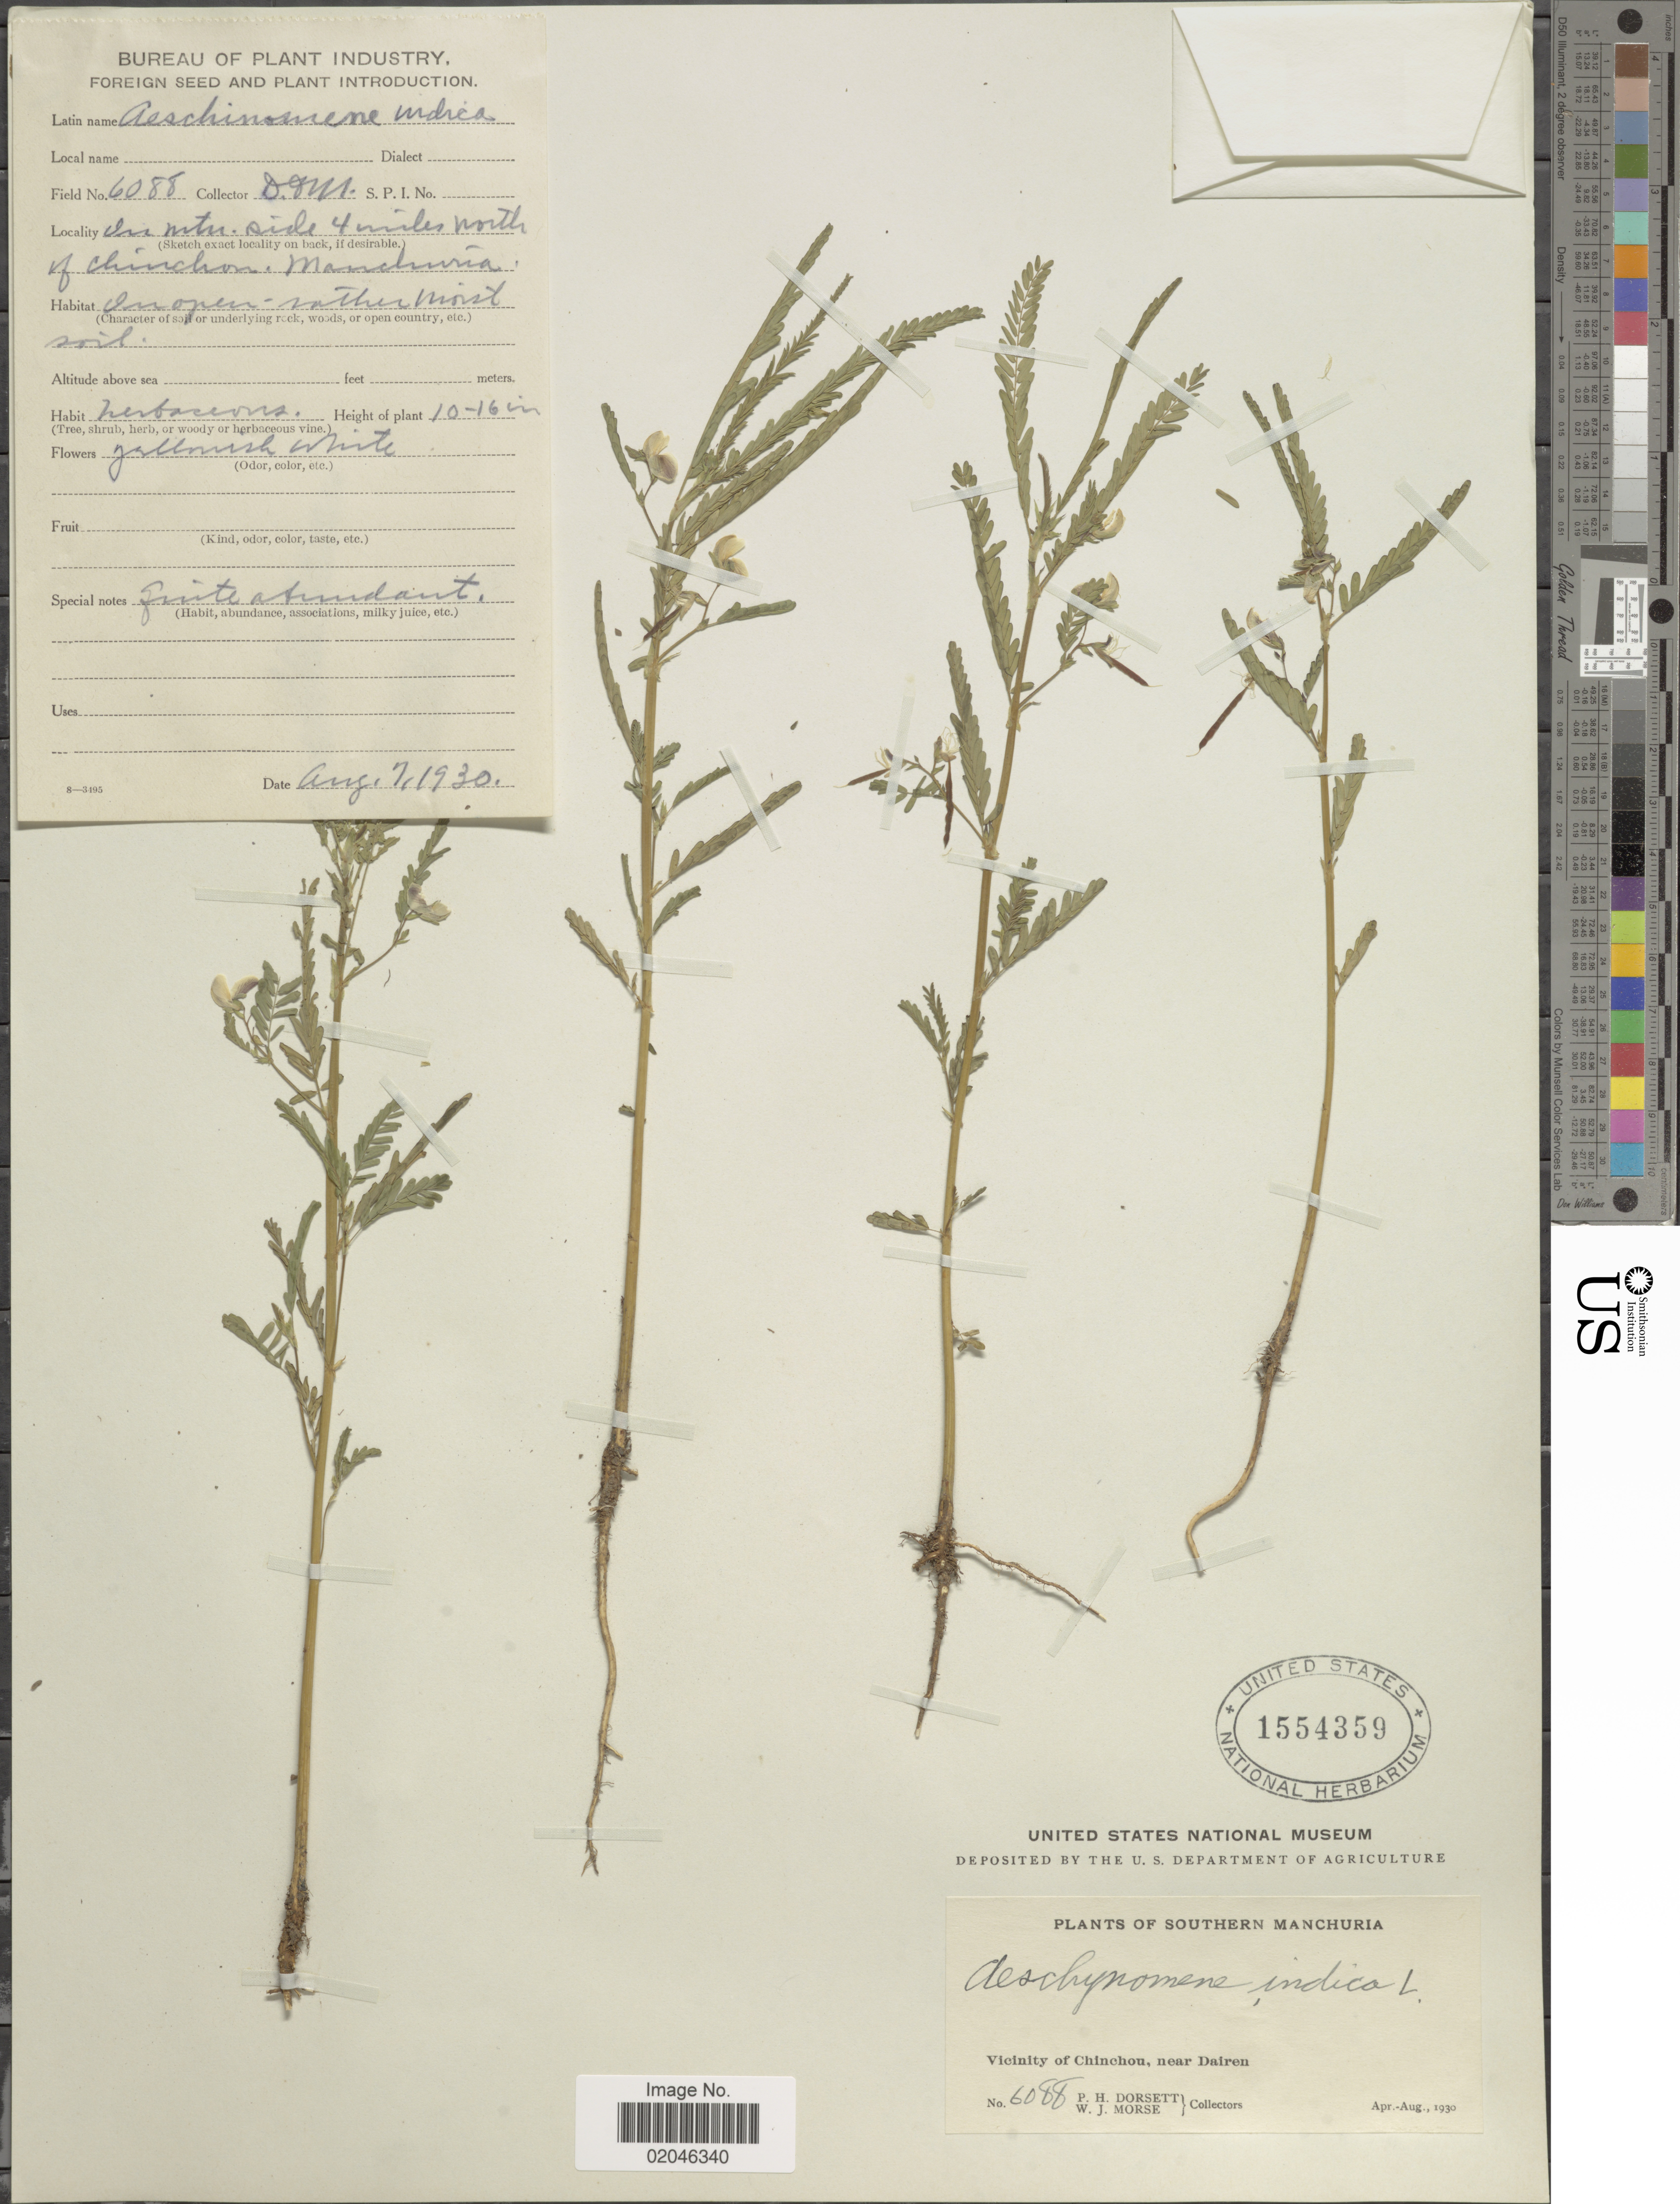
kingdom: Plantae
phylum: Tracheophyta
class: Magnoliopsida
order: Fabales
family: Fabaceae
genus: Aeschynomene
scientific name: Aeschynomene indica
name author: L.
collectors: P. H. Dorsett & W. J. Morse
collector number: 6088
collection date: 1930-04/1930-08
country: China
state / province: Liaoning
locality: On mtn. side 4 miles north of Chinchon. Manchuria. Southern Manchuria, Vicinity of Chinchou, near Dairen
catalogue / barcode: US 1554359